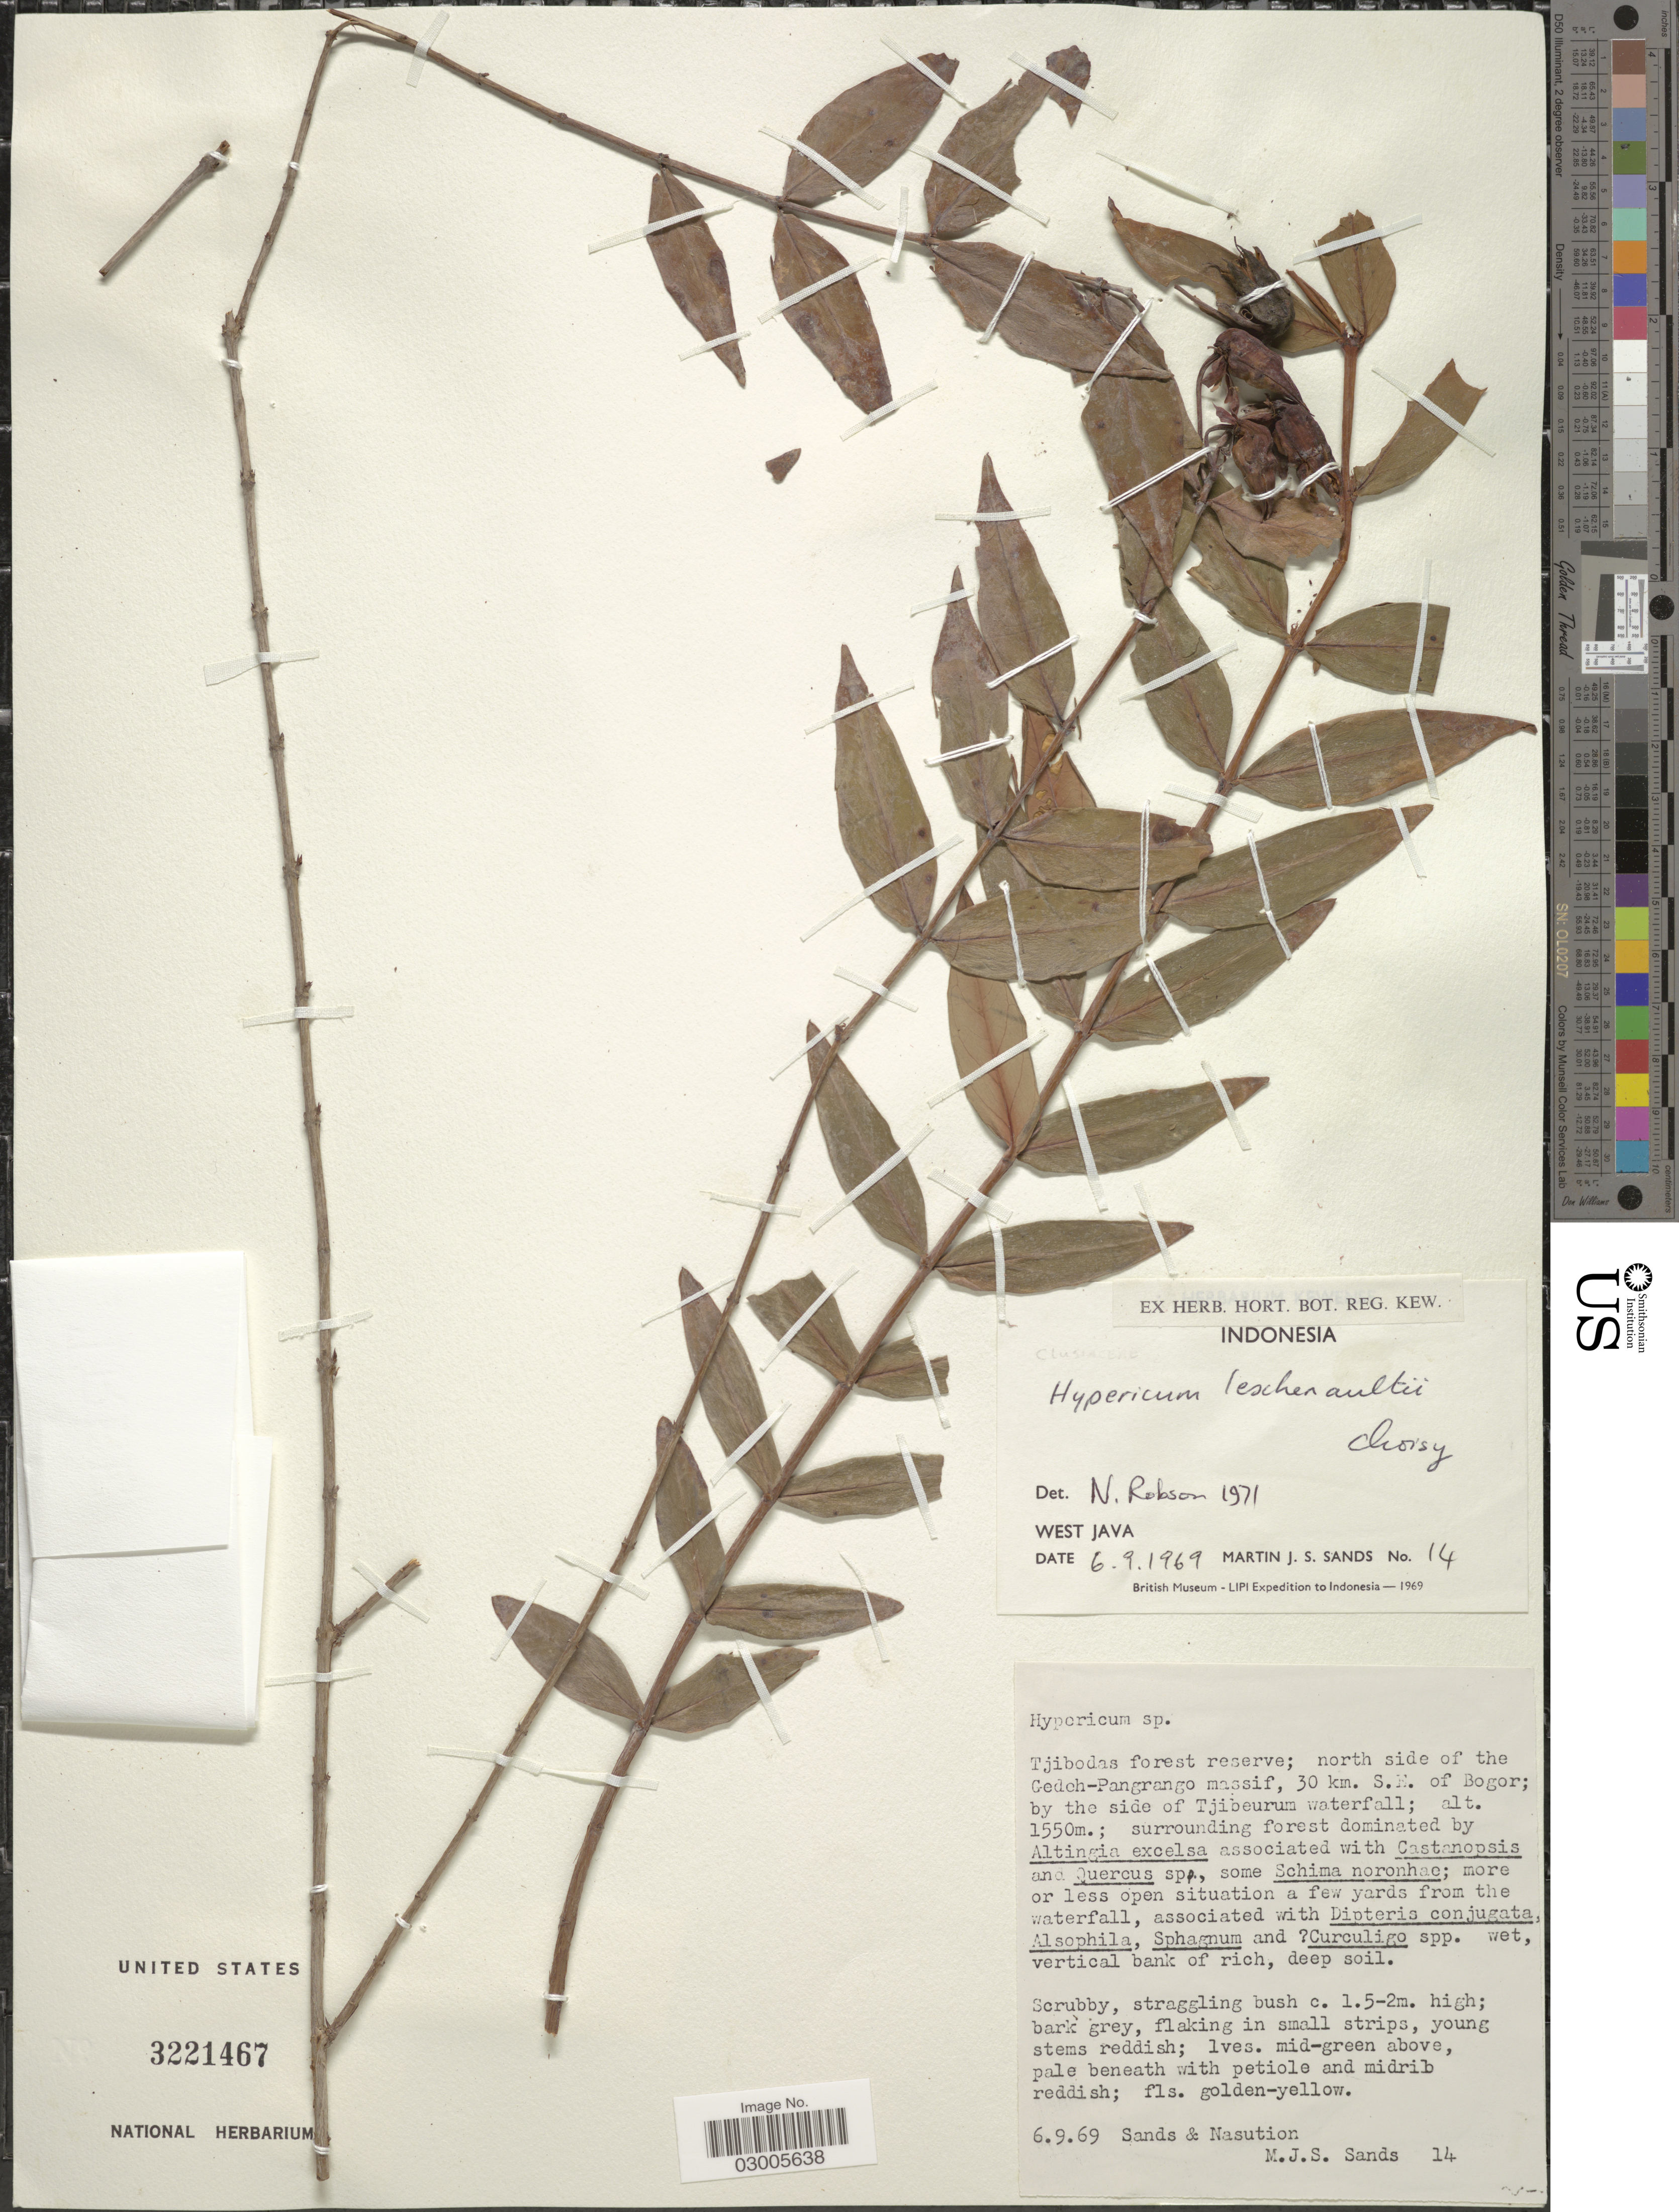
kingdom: Plantae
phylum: Tracheophyta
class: Magnoliopsida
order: Malpighiales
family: Hypericaceae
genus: Hypericum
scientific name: Hypericum leschenaultii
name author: Choisy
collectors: M. Sands & Nasution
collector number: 14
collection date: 1969-09-06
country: Indonesia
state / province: Java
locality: West Java, Tjibodas forest reserve; north side of the Gedeh-Pangrango massif, 30 km. S.E. of Bogor; by the side of Tjibeurum waterfall.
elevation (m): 1550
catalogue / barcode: US 3221467